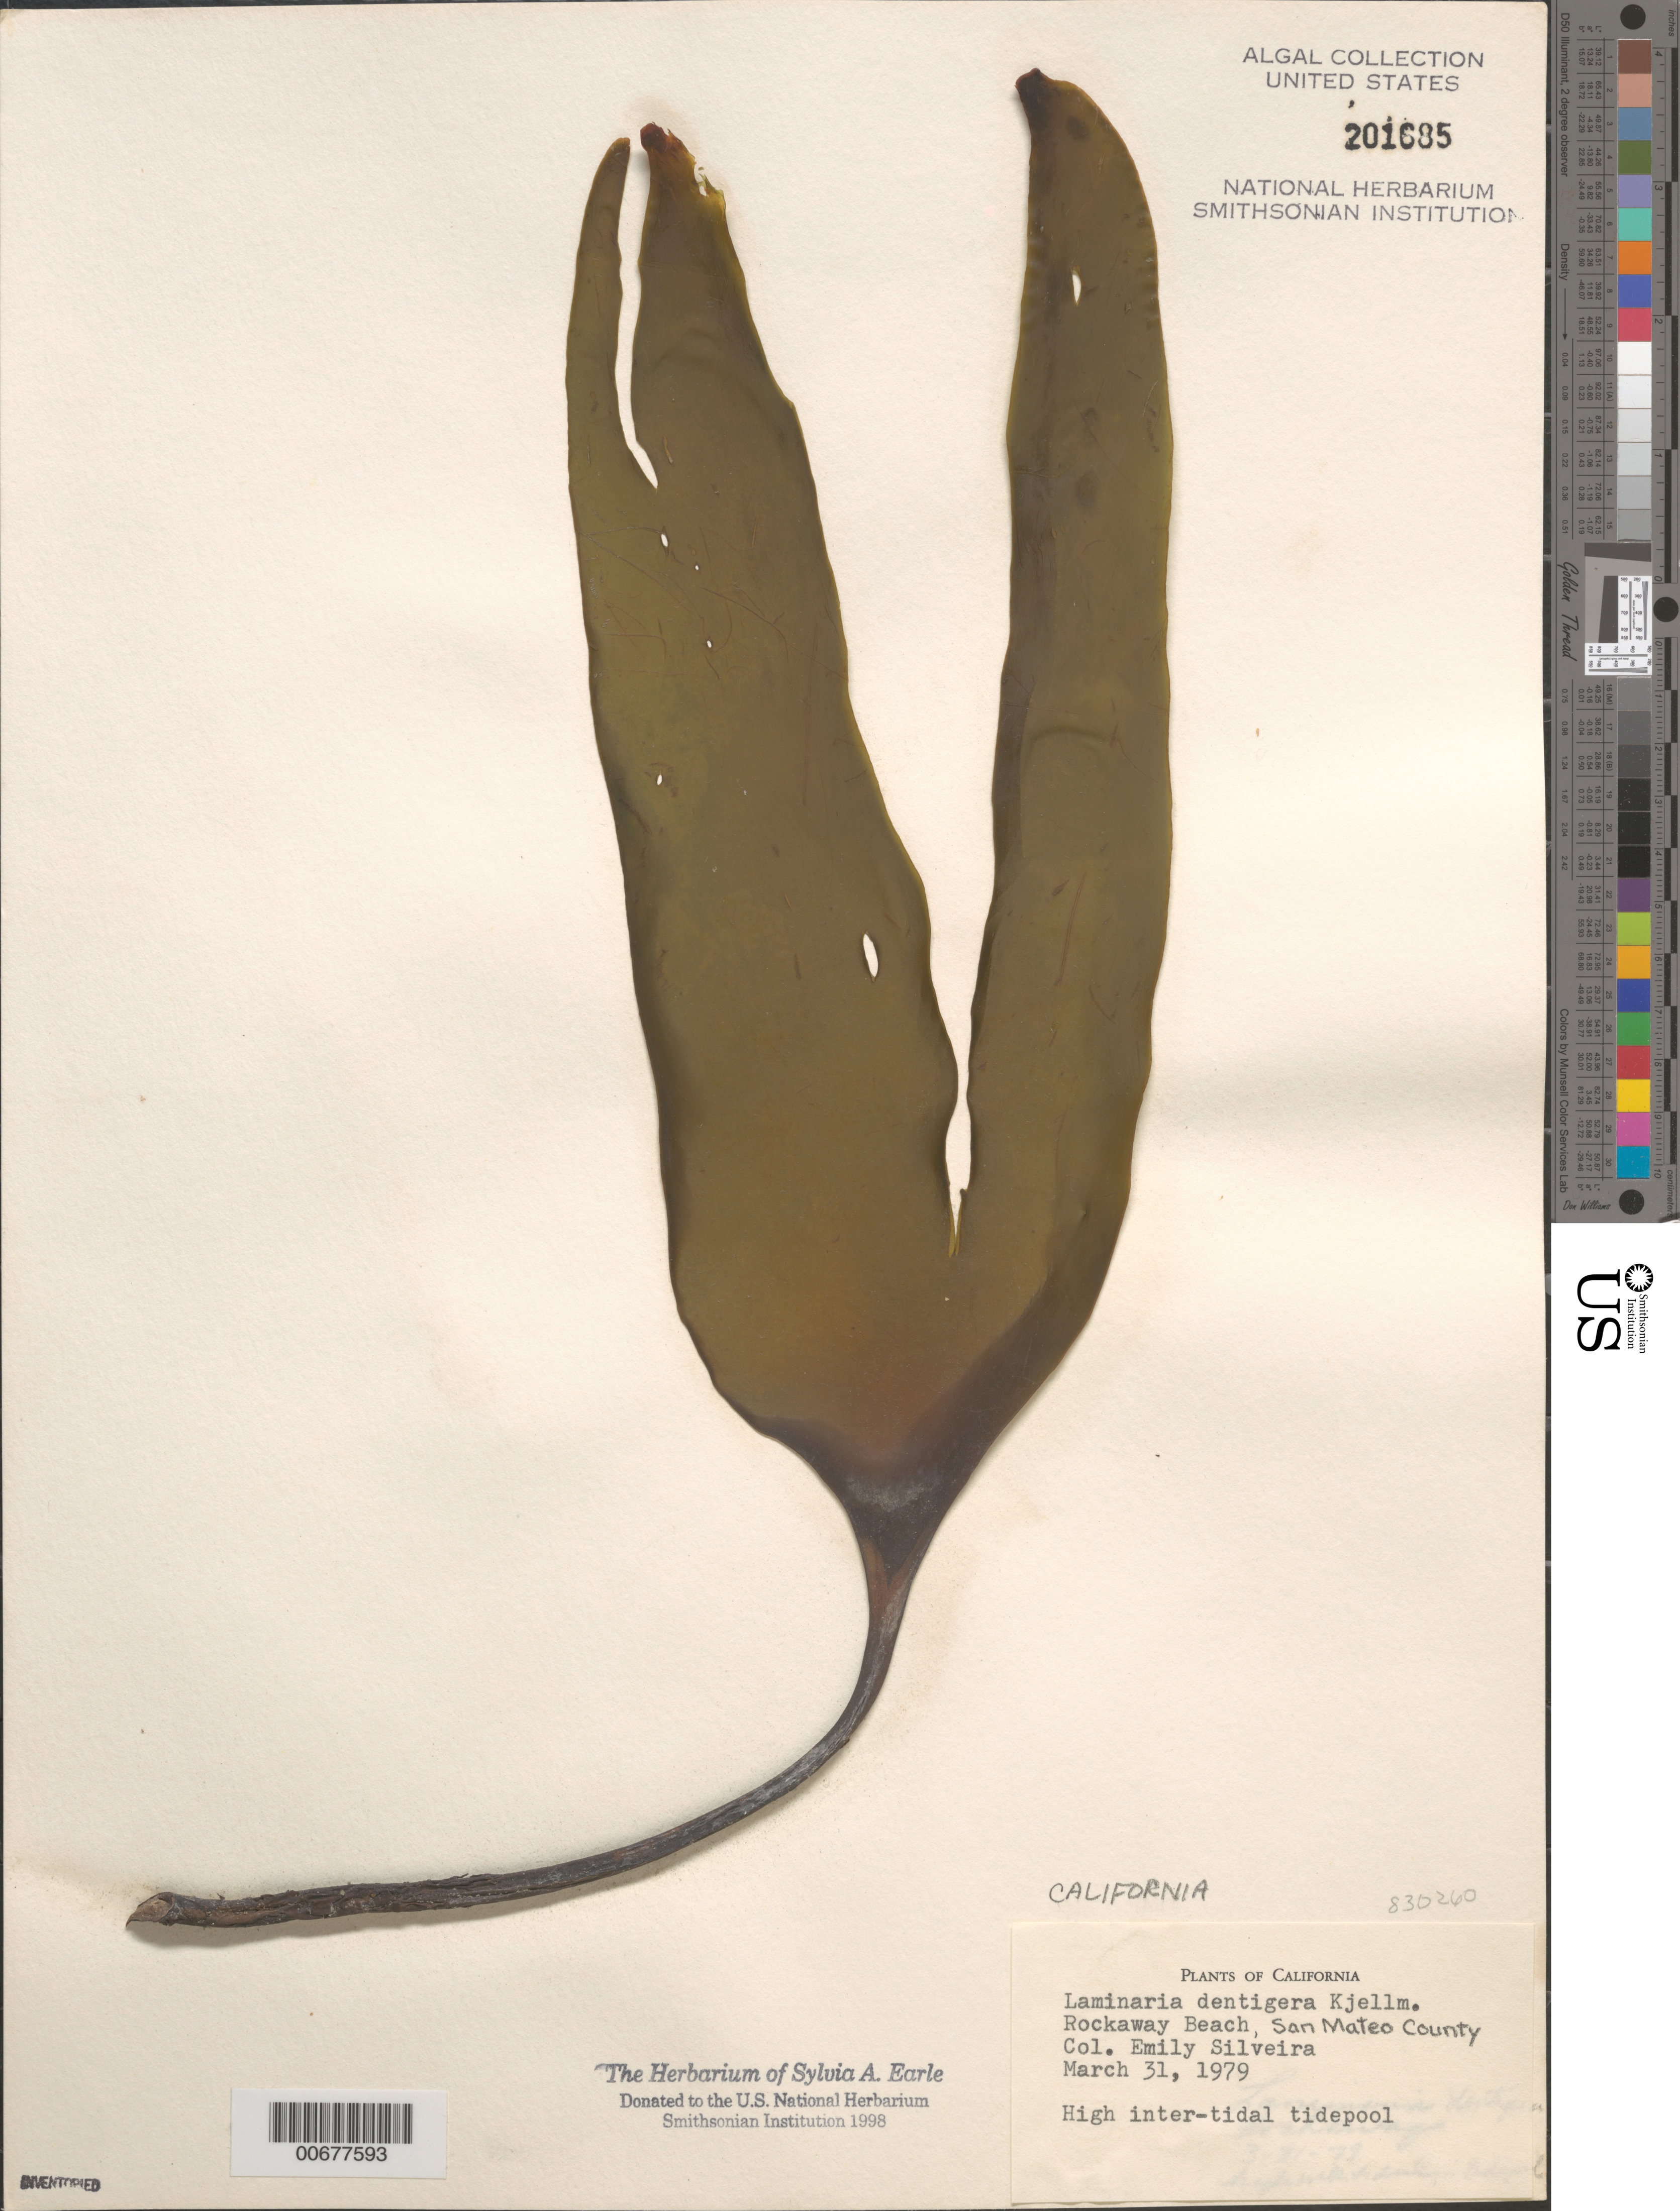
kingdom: Chromista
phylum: Ochrophyta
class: Phaeophyceae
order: Laminariales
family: Laminariaceae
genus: Laminaria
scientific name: Laminaria dentigera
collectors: E. A. Silveira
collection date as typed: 31 Mar 1979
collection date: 1979-03-31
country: United States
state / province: California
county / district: San Mateo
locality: Rockaway Beach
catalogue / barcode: US 201685